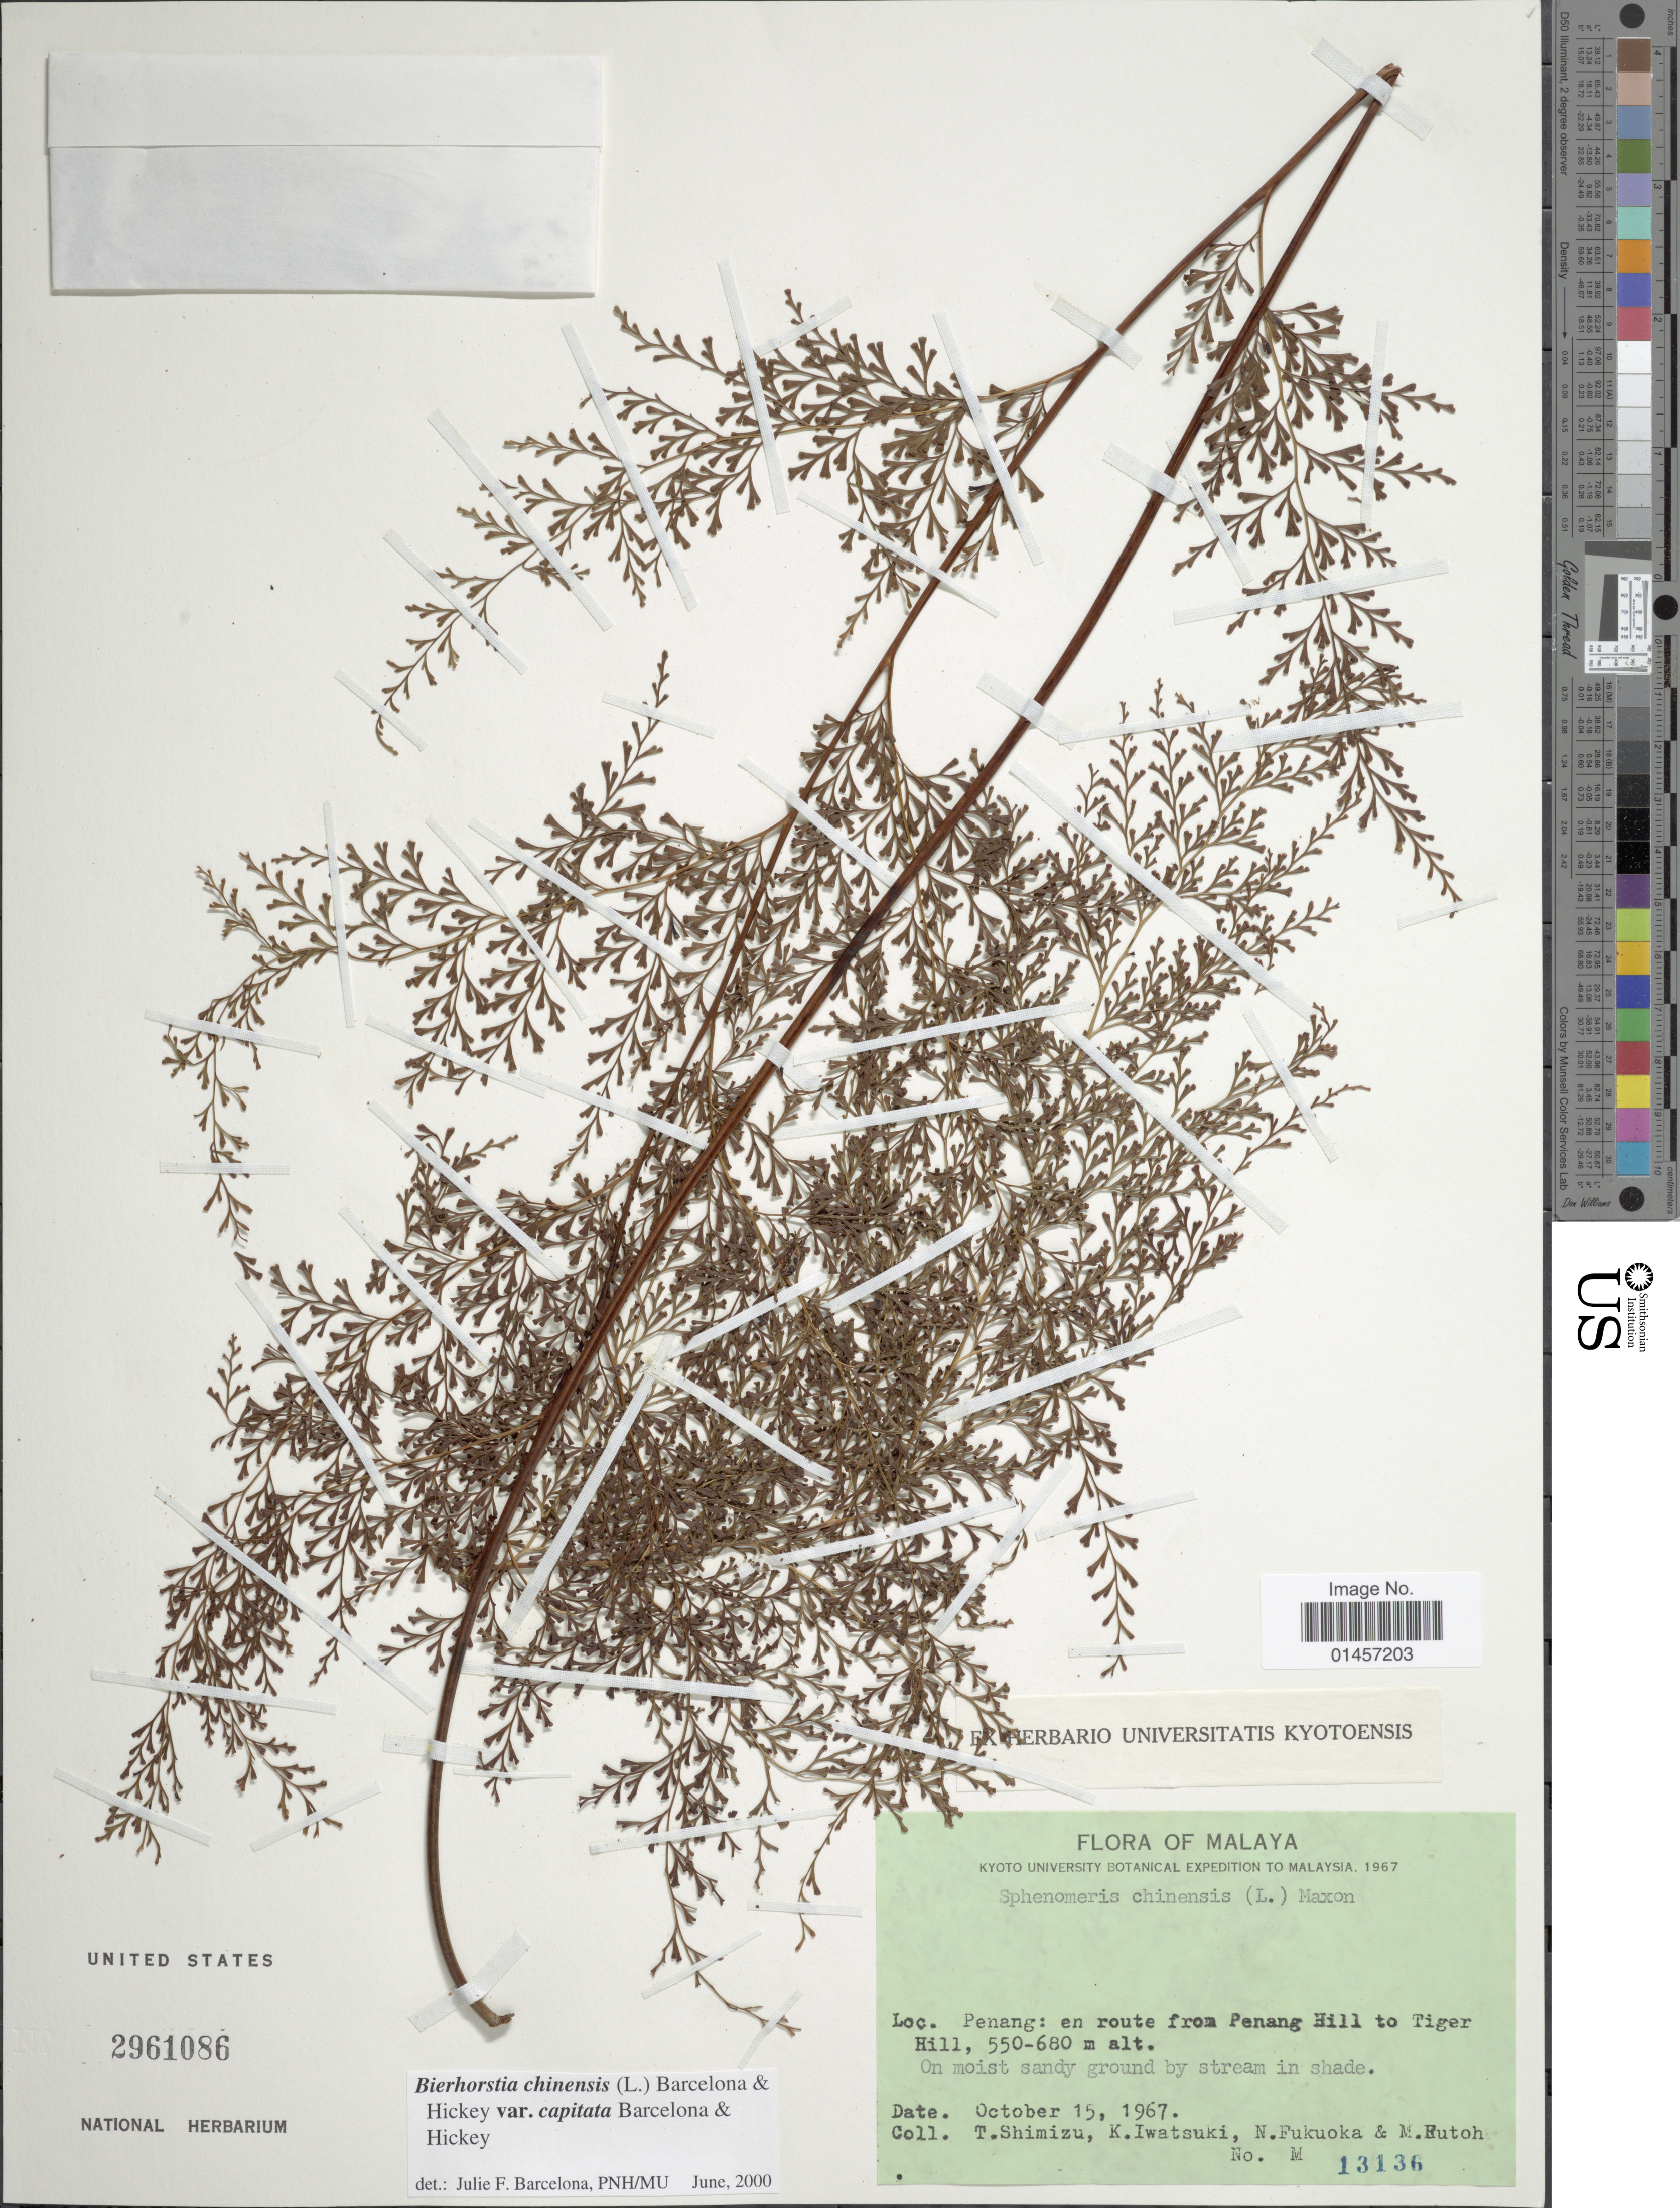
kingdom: Plantae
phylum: Tracheophyta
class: Polypodiopsida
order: Polypodiales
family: Lindsaeaceae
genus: Sphenomeris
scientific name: Sphenomeris chinensis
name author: (L.) Maxon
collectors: T. Shimizu, K. Iwatsuki, N. Fukuoka & M. Hutoh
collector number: M13136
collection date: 1967-10-15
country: Malaysia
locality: Malaya, Penang: en route from Penang Hill toTiger Hill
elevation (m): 550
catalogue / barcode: US 2961086